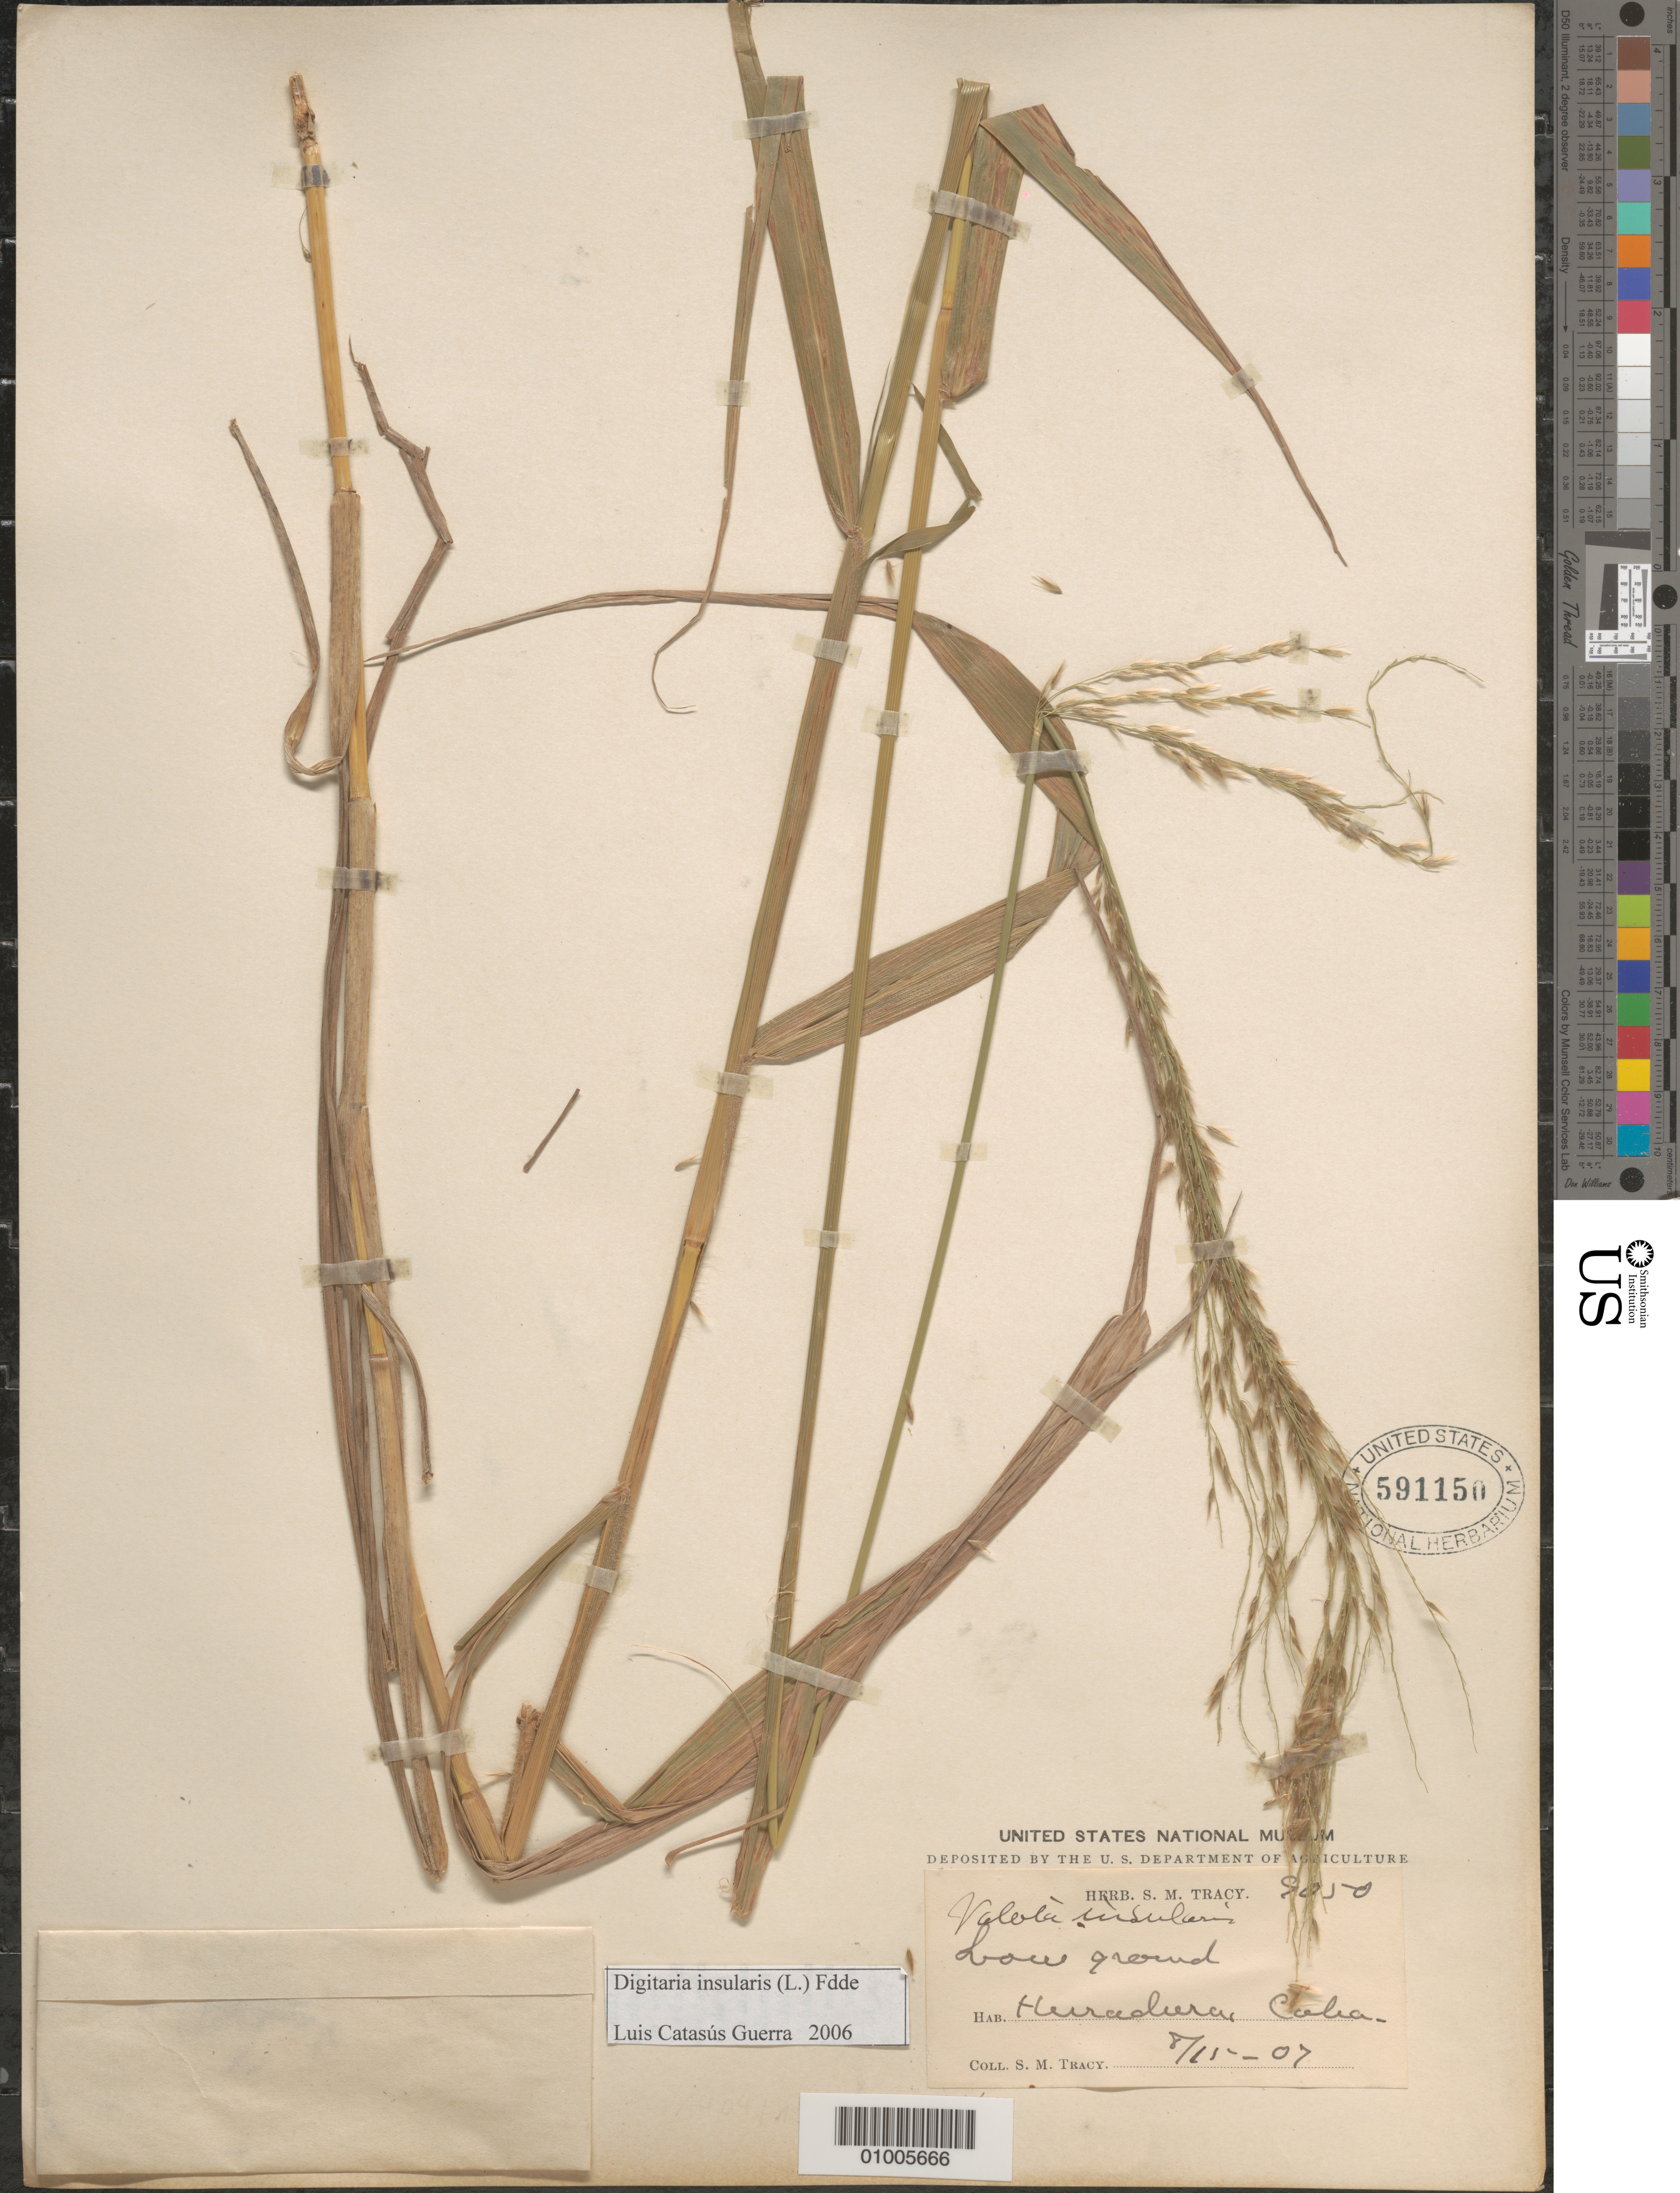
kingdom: Plantae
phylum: Tracheophyta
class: Liliopsida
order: Poales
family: Poaceae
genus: Digitaria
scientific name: Digitaria insularis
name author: (L.) Mez ex Ekman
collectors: S. M. Tracy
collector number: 9050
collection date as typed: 15 Aug 1907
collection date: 1907-08-15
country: Cuba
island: Cuba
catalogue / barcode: US 591150